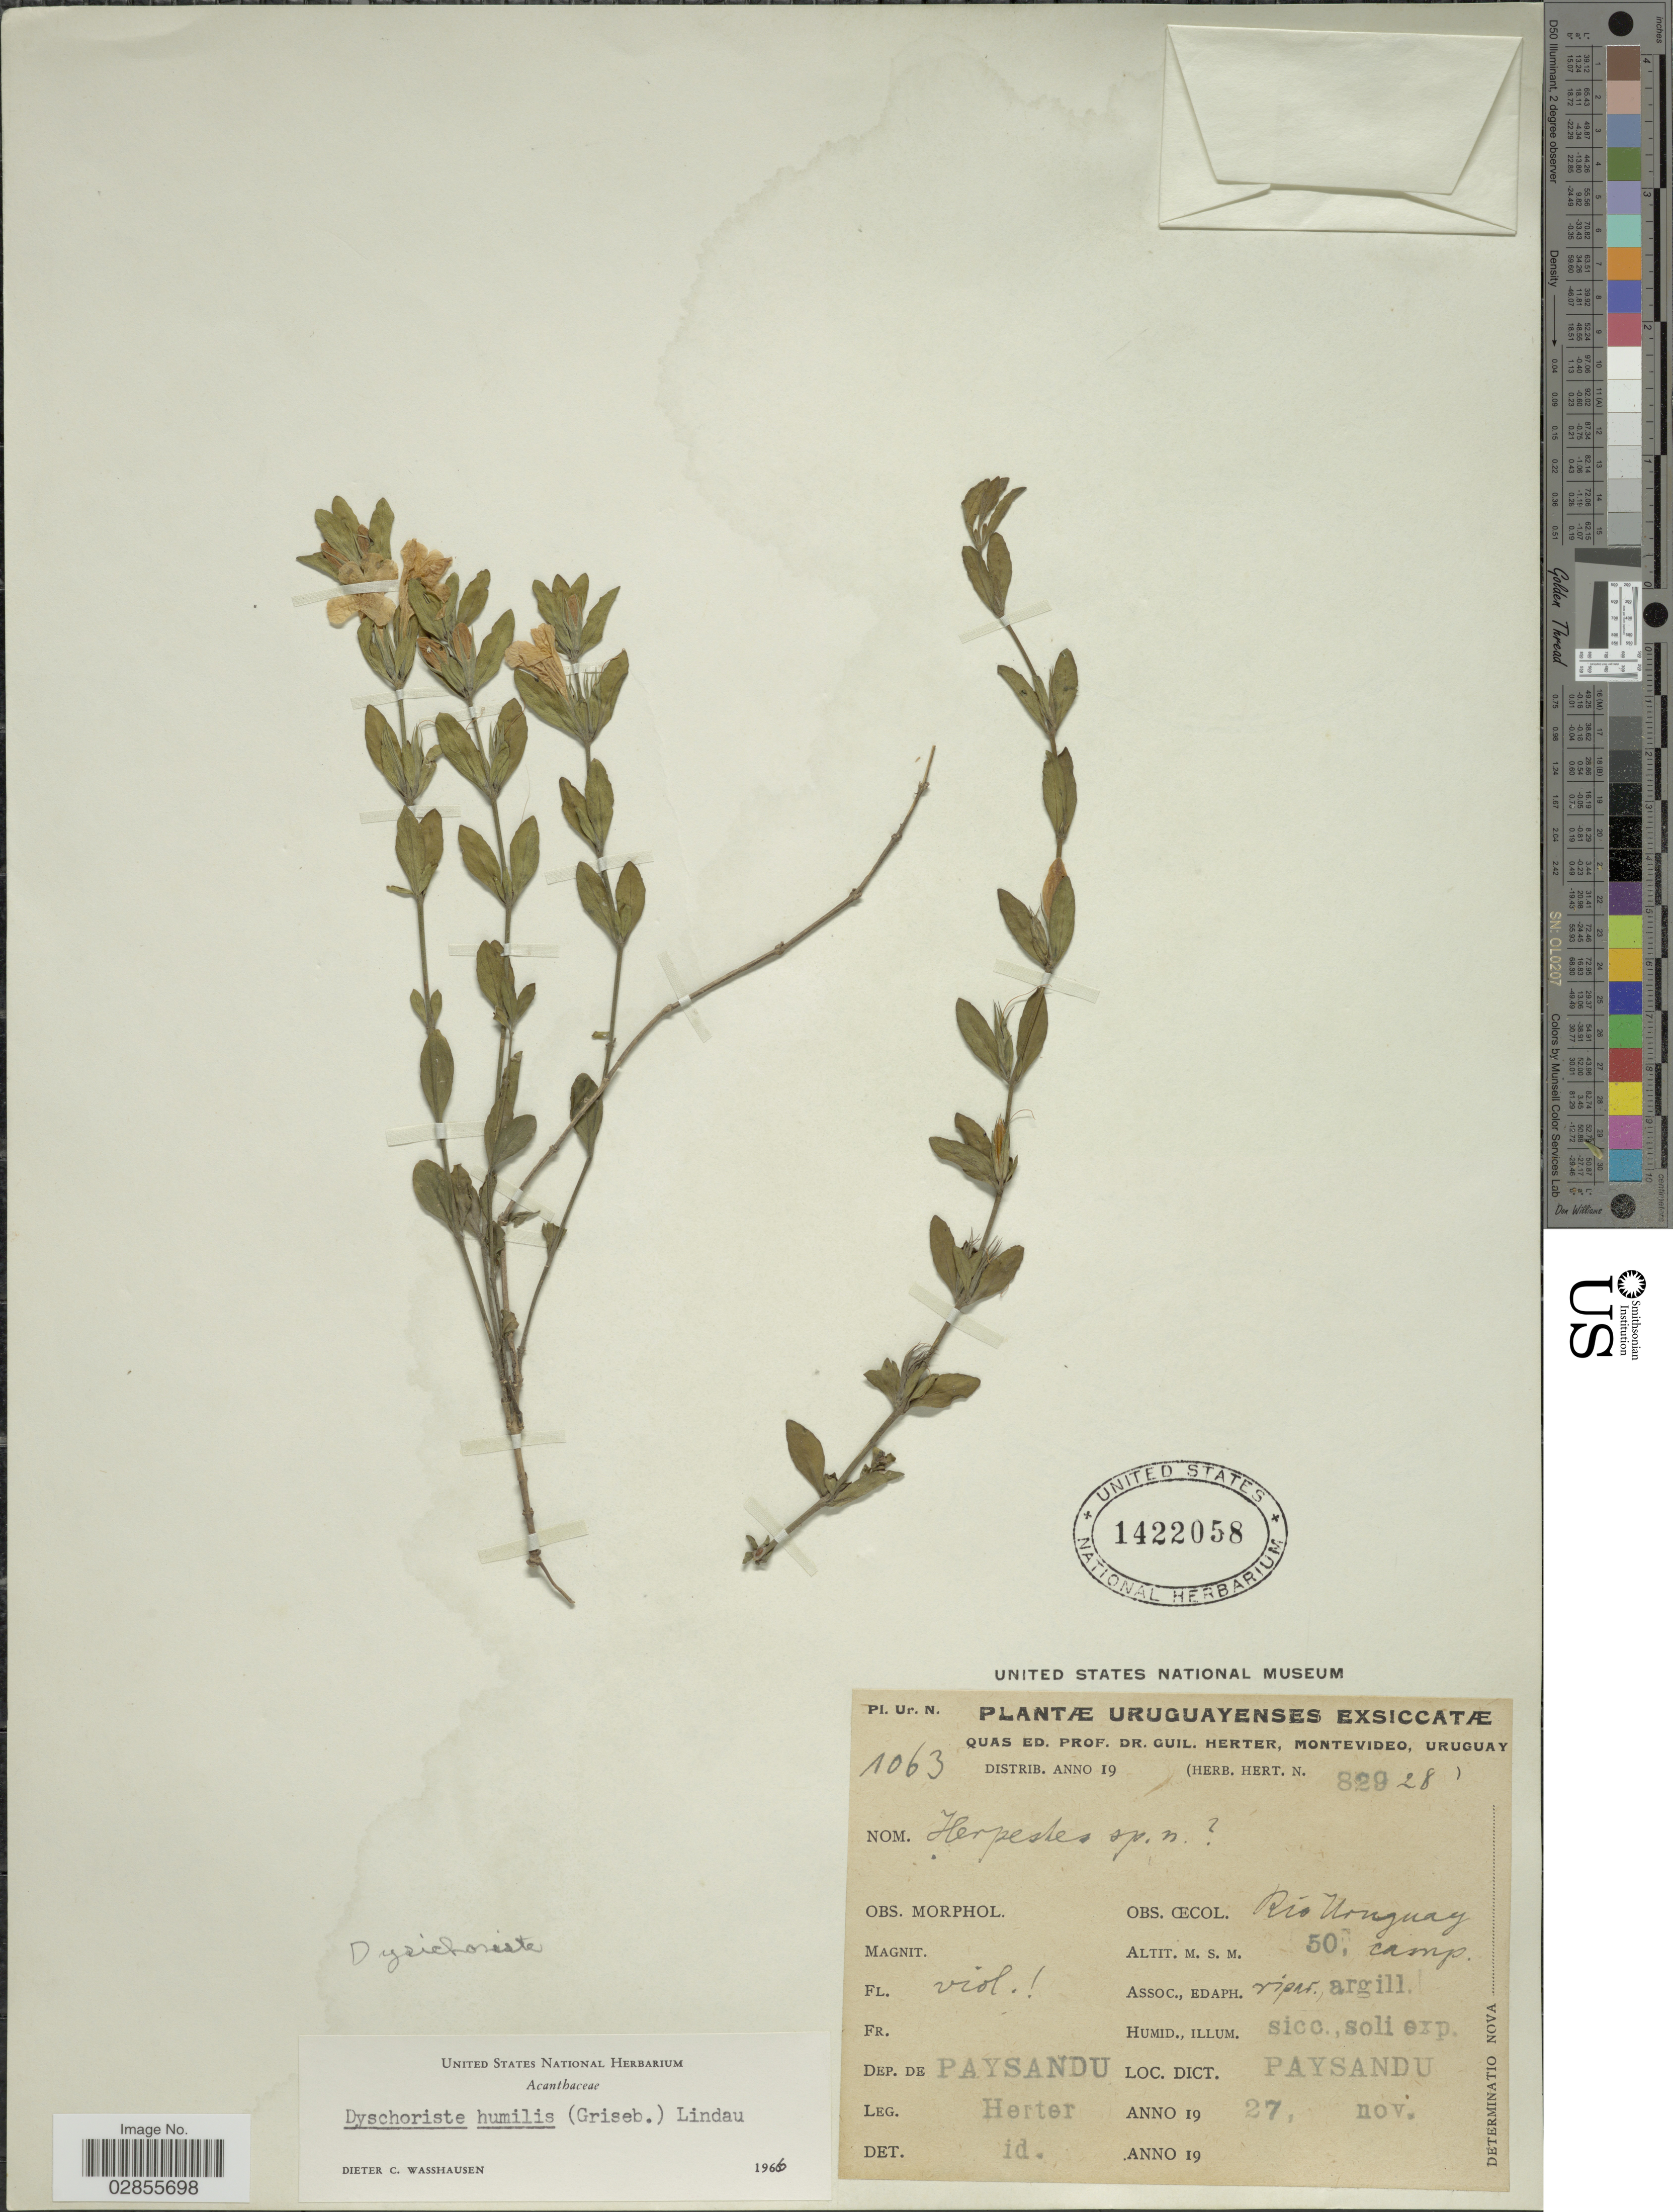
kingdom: Plantae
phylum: Tracheophyta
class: Magnoliopsida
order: Lamiales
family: Acanthaceae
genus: Dyschoriste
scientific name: Dyschoriste humilis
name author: Lindau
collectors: G. Herter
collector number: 1063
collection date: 1927-11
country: Uruguay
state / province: Paysandu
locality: Dep. de Paysandu. Loc. dict. Paysandu.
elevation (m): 50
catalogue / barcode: US 1422058